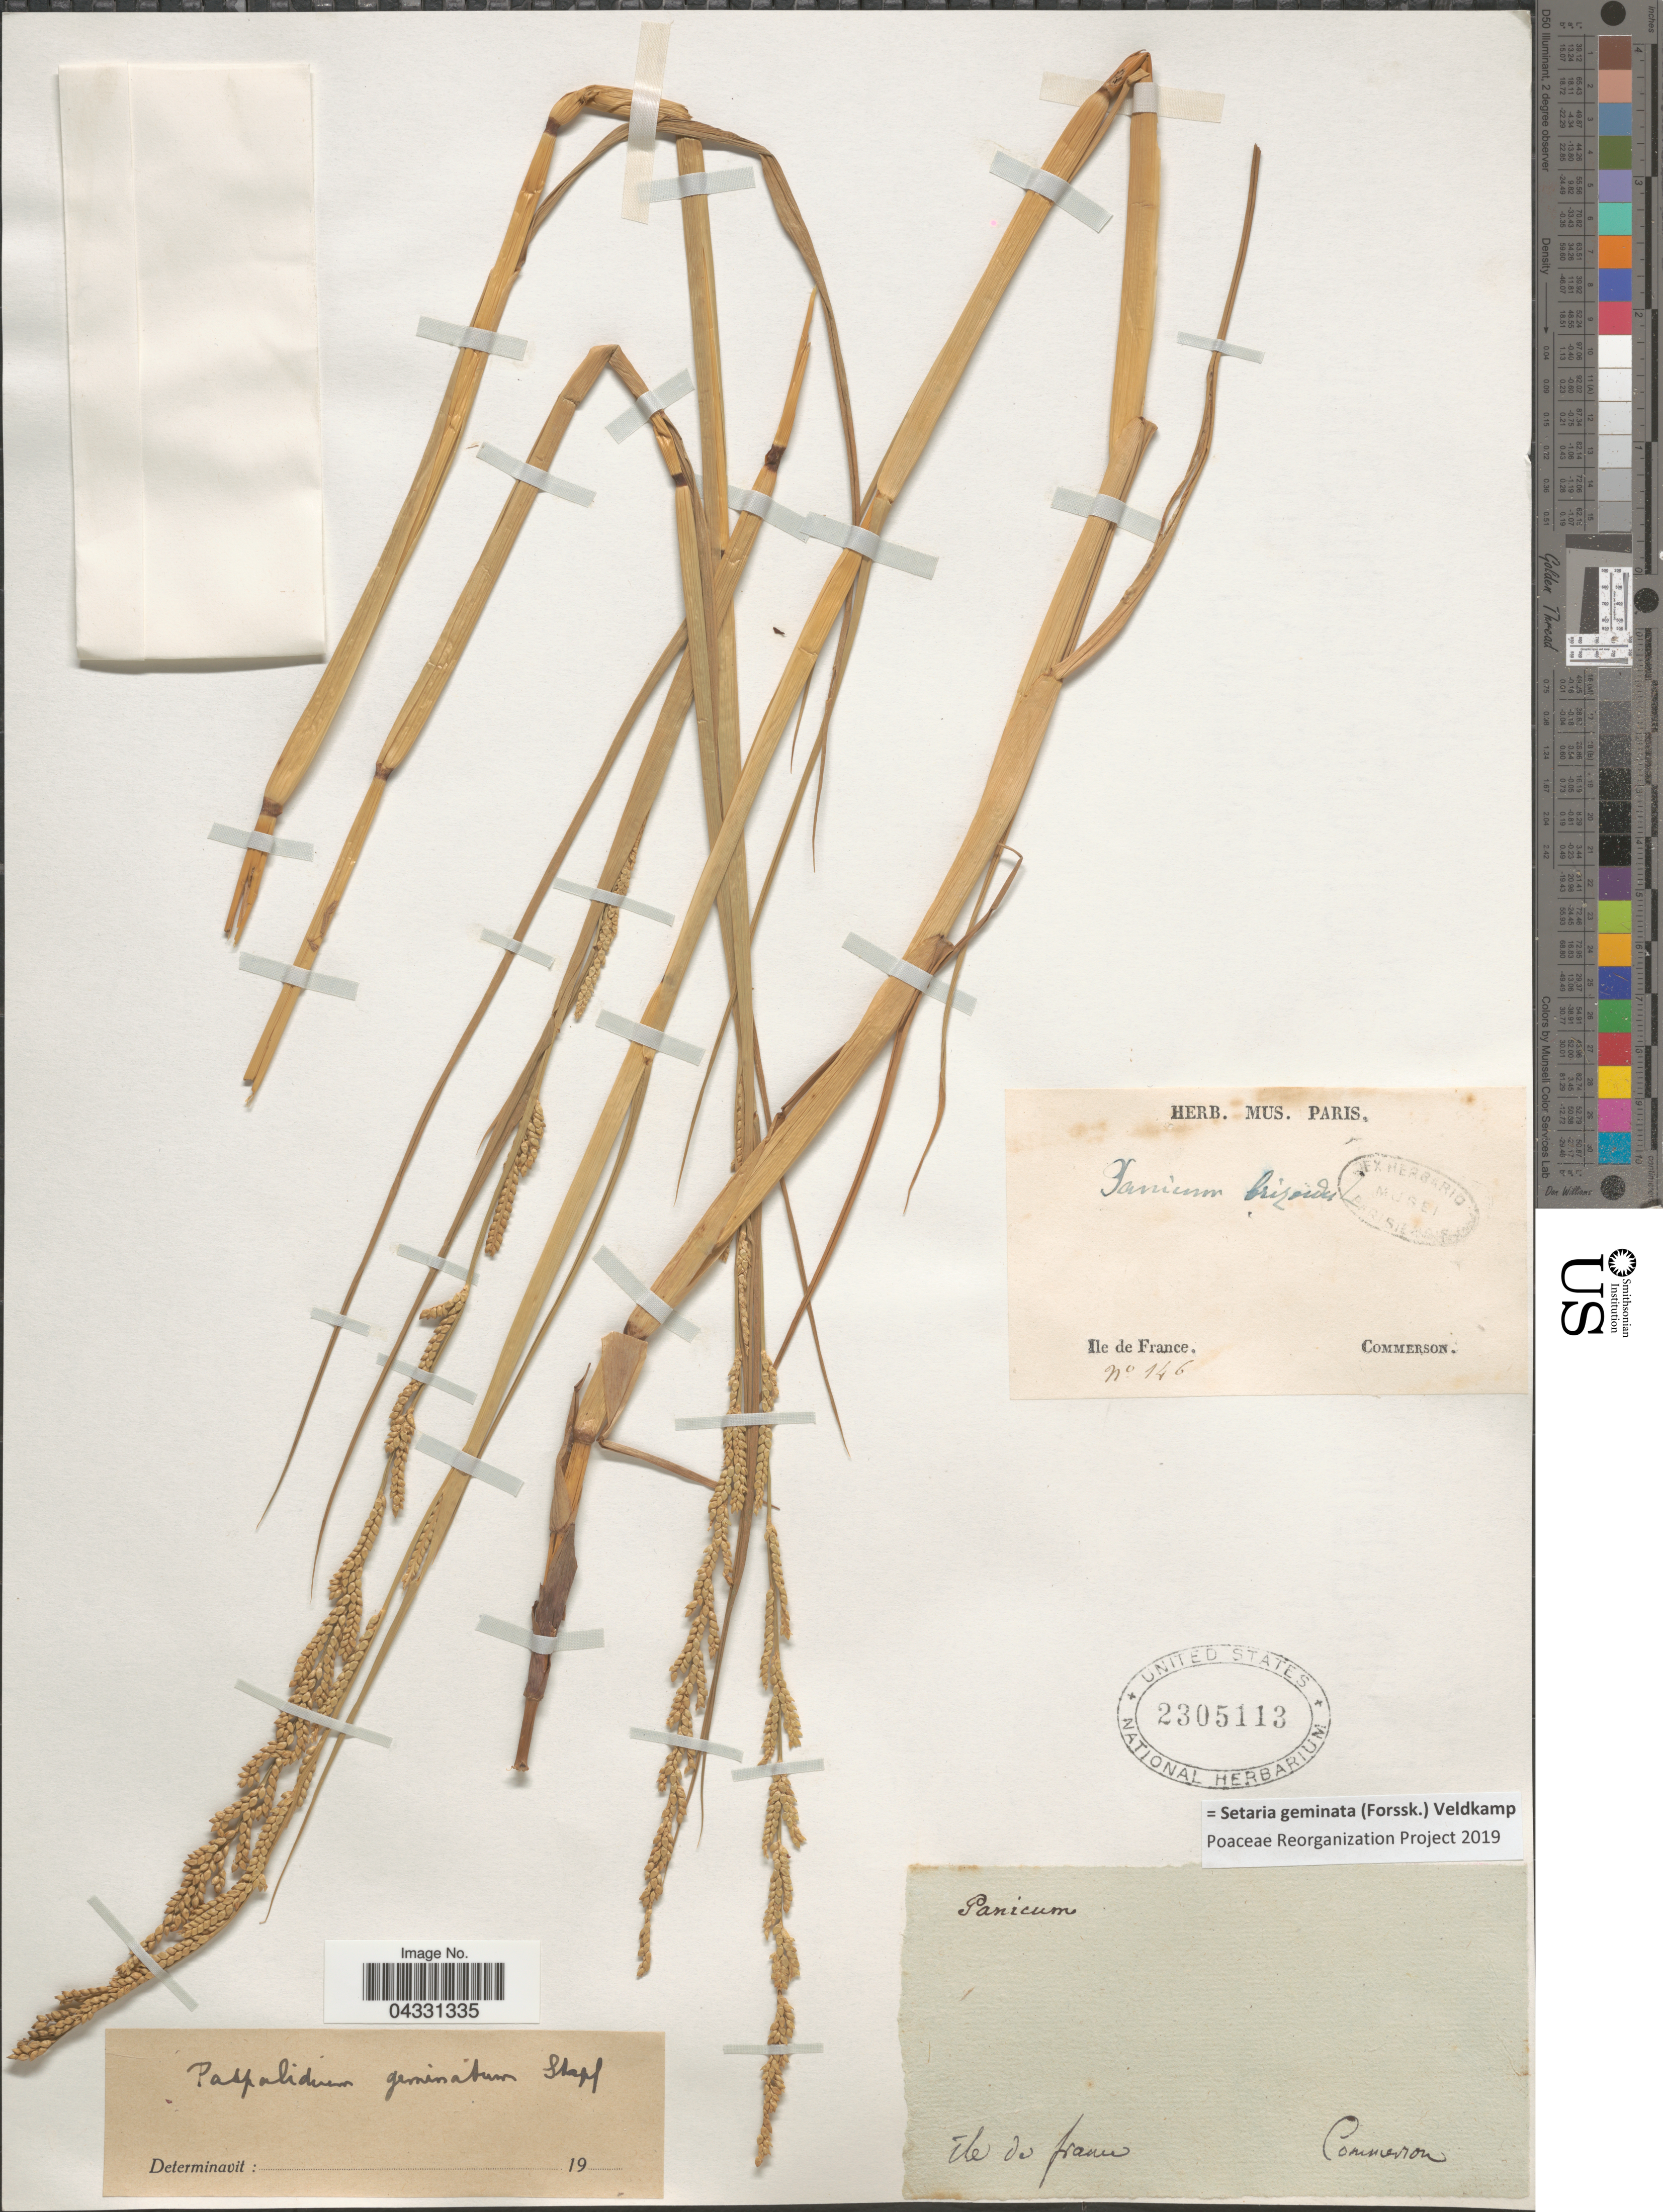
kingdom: Plantae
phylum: Tracheophyta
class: Liliopsida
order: Poales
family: Poaceae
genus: Setaria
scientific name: Setaria geminata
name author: (Forssk.) Veldkamp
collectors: Commerson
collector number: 146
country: Mauritius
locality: Ile de France.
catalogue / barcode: US 2305113